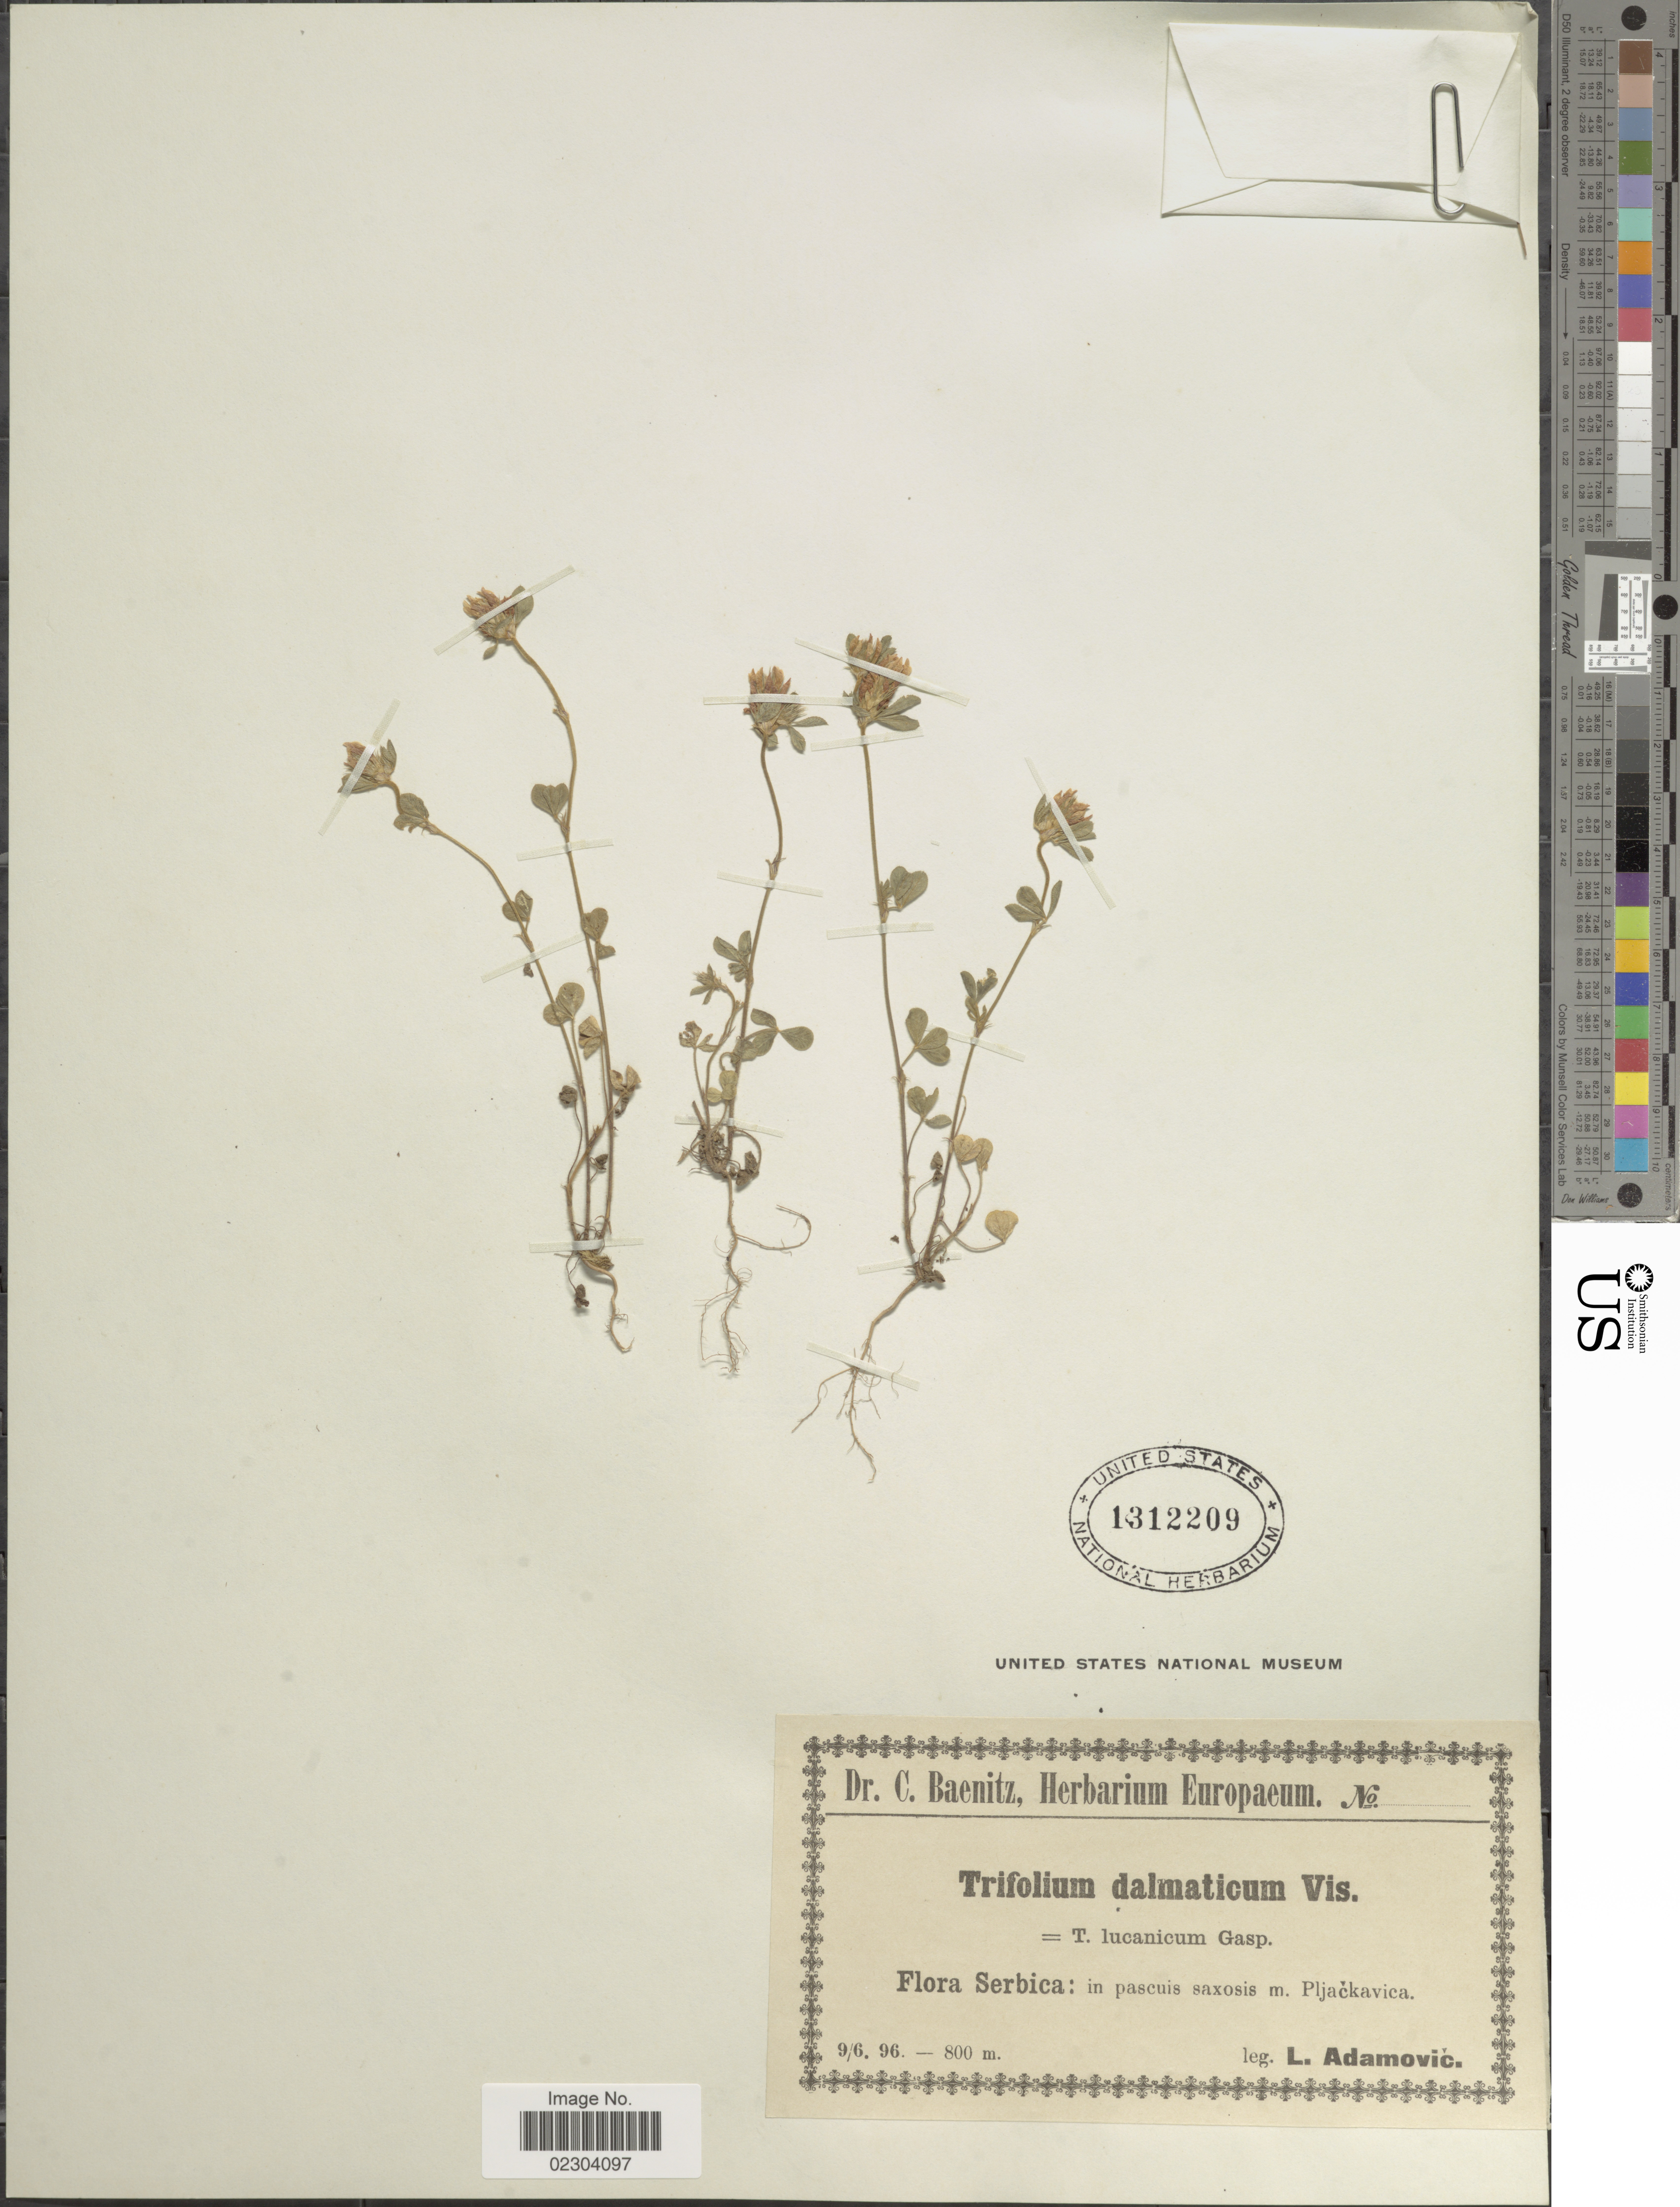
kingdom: Plantae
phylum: Tracheophyta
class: Magnoliopsida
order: Fabales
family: Fabaceae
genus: Trifolium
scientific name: Trifolium dalmaticum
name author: Vis.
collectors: L. Adamović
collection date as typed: Transcribed d/m/y: 9/6/96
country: Serbia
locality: Serbica: in pascuis saxosis m. Pljackavica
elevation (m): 800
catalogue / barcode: US 1312209